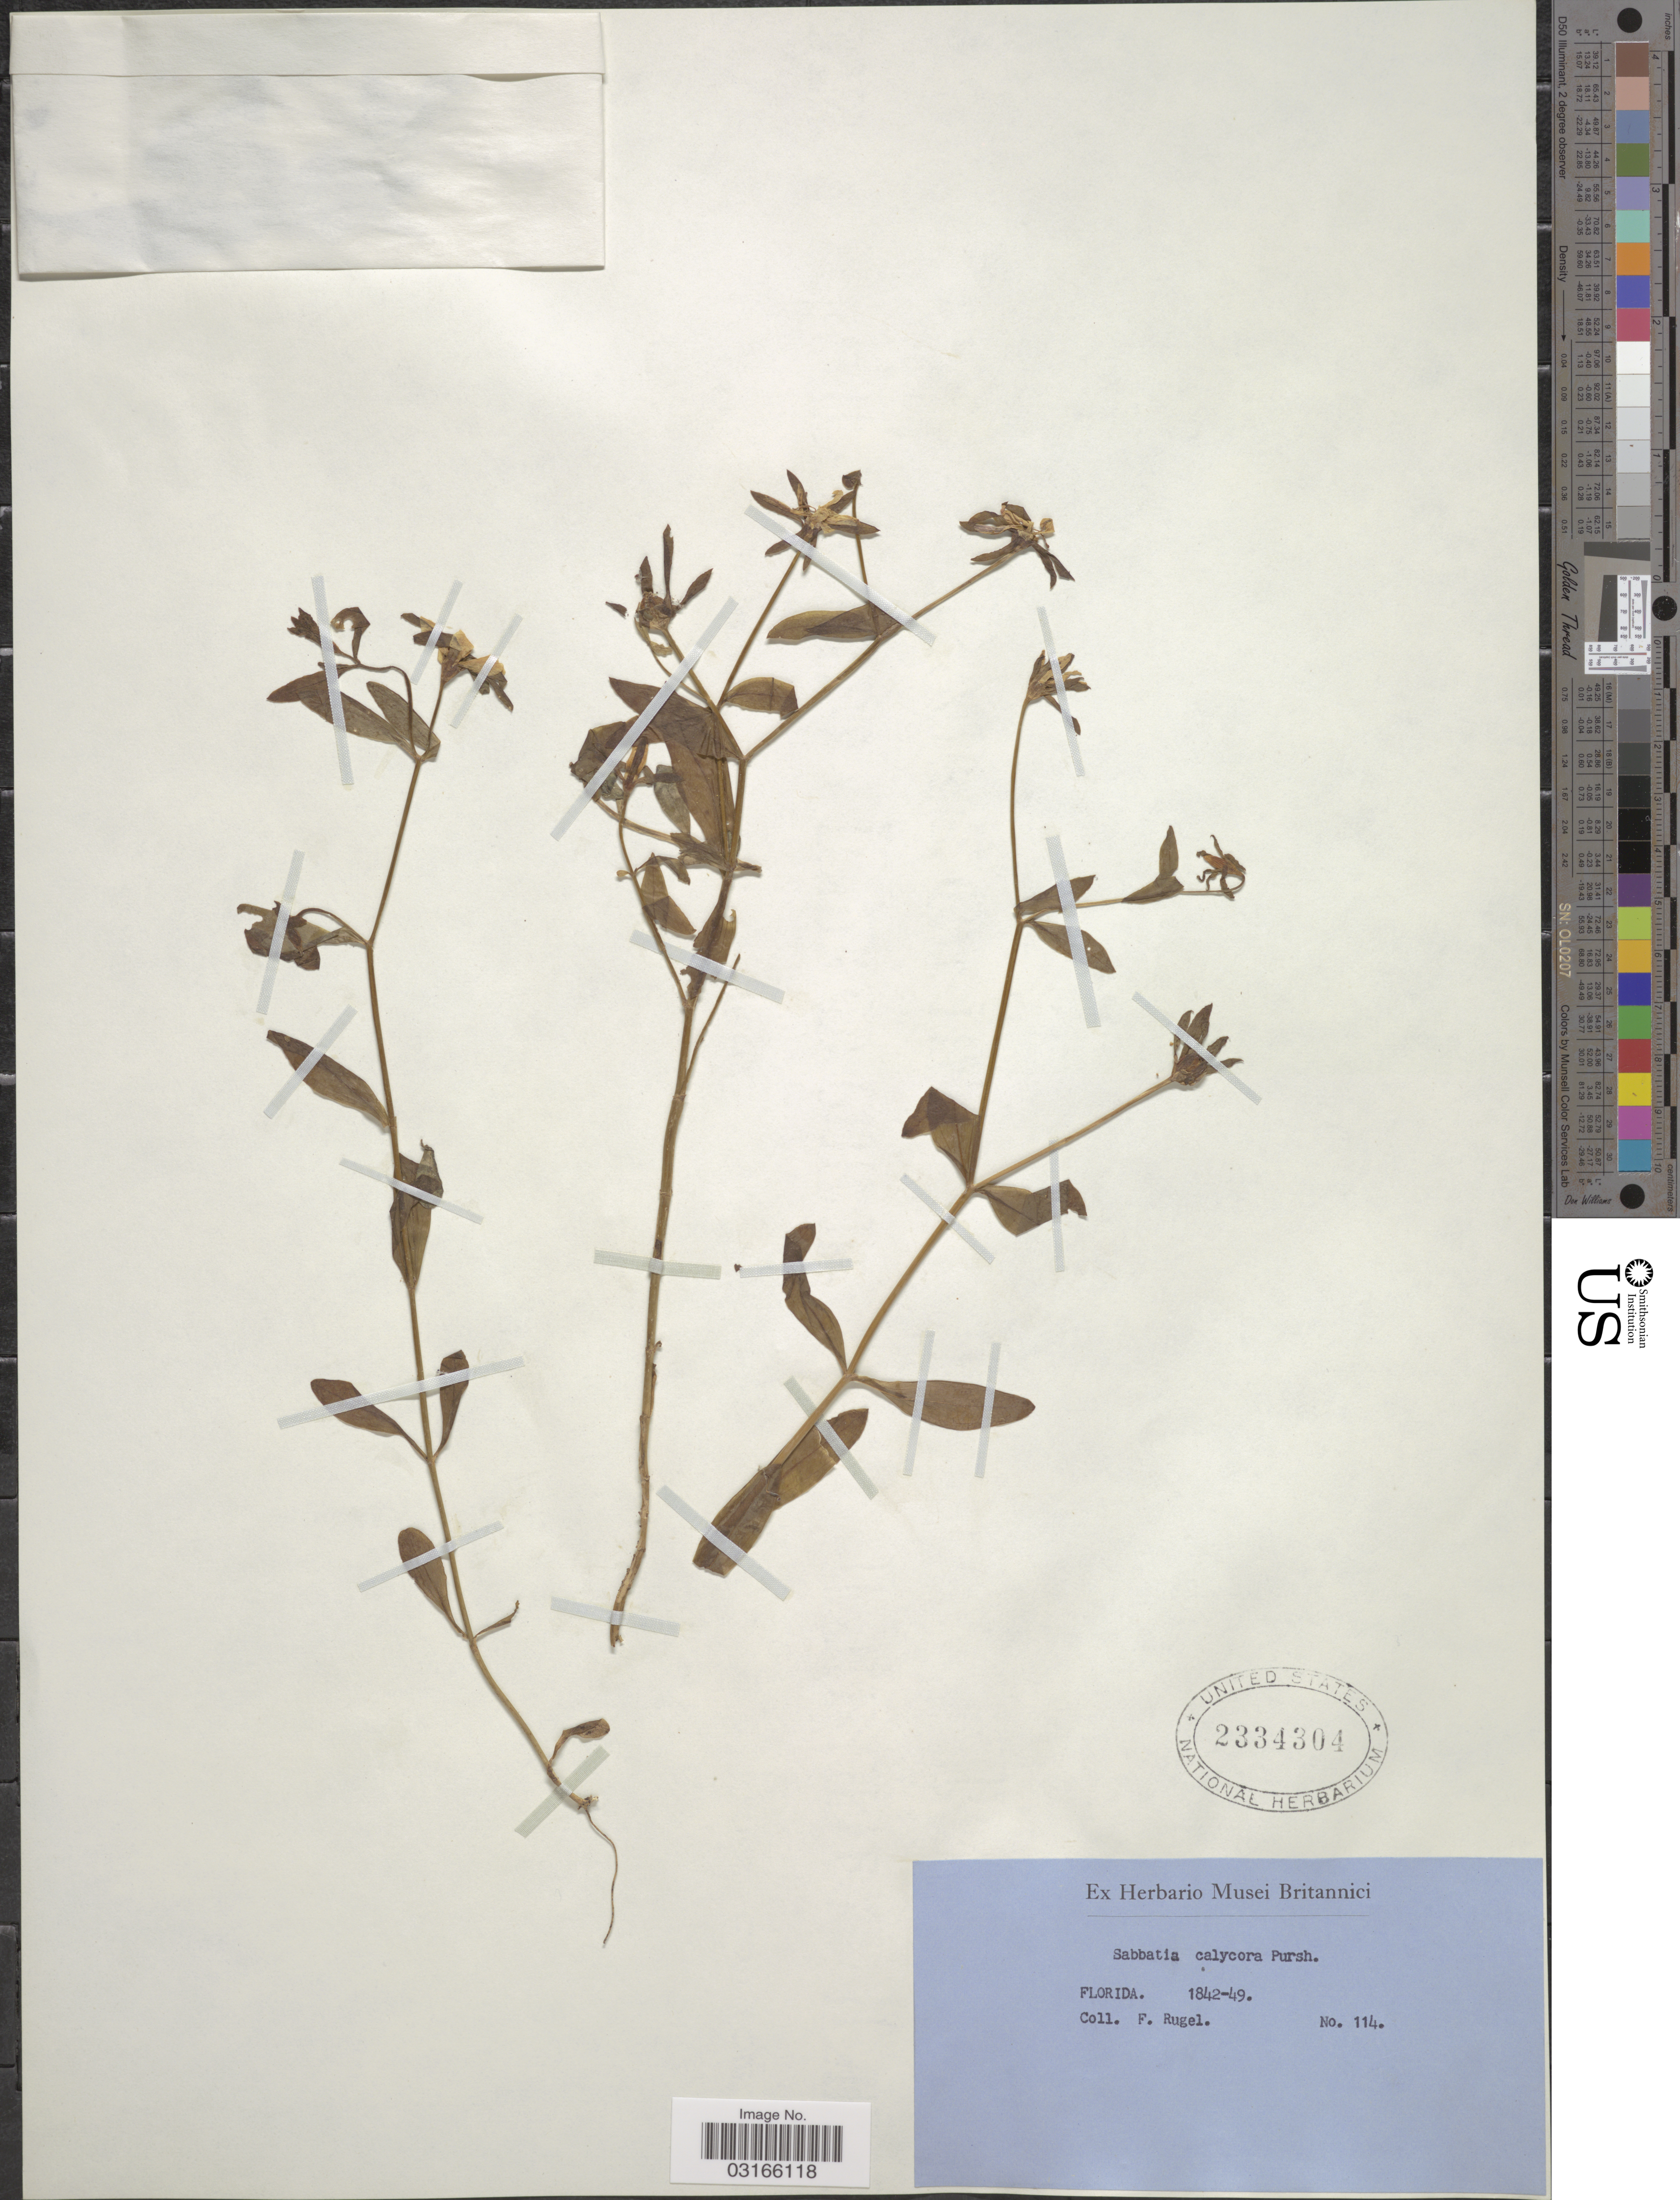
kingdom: Plantae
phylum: Tracheophyta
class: Magnoliopsida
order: Gentianales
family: Gentianaceae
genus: Sabatia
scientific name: Sabatia calycina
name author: (Lam.) A. Heller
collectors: F. Rugel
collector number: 114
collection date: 1842/1849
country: United States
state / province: Florida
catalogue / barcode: US 2334304